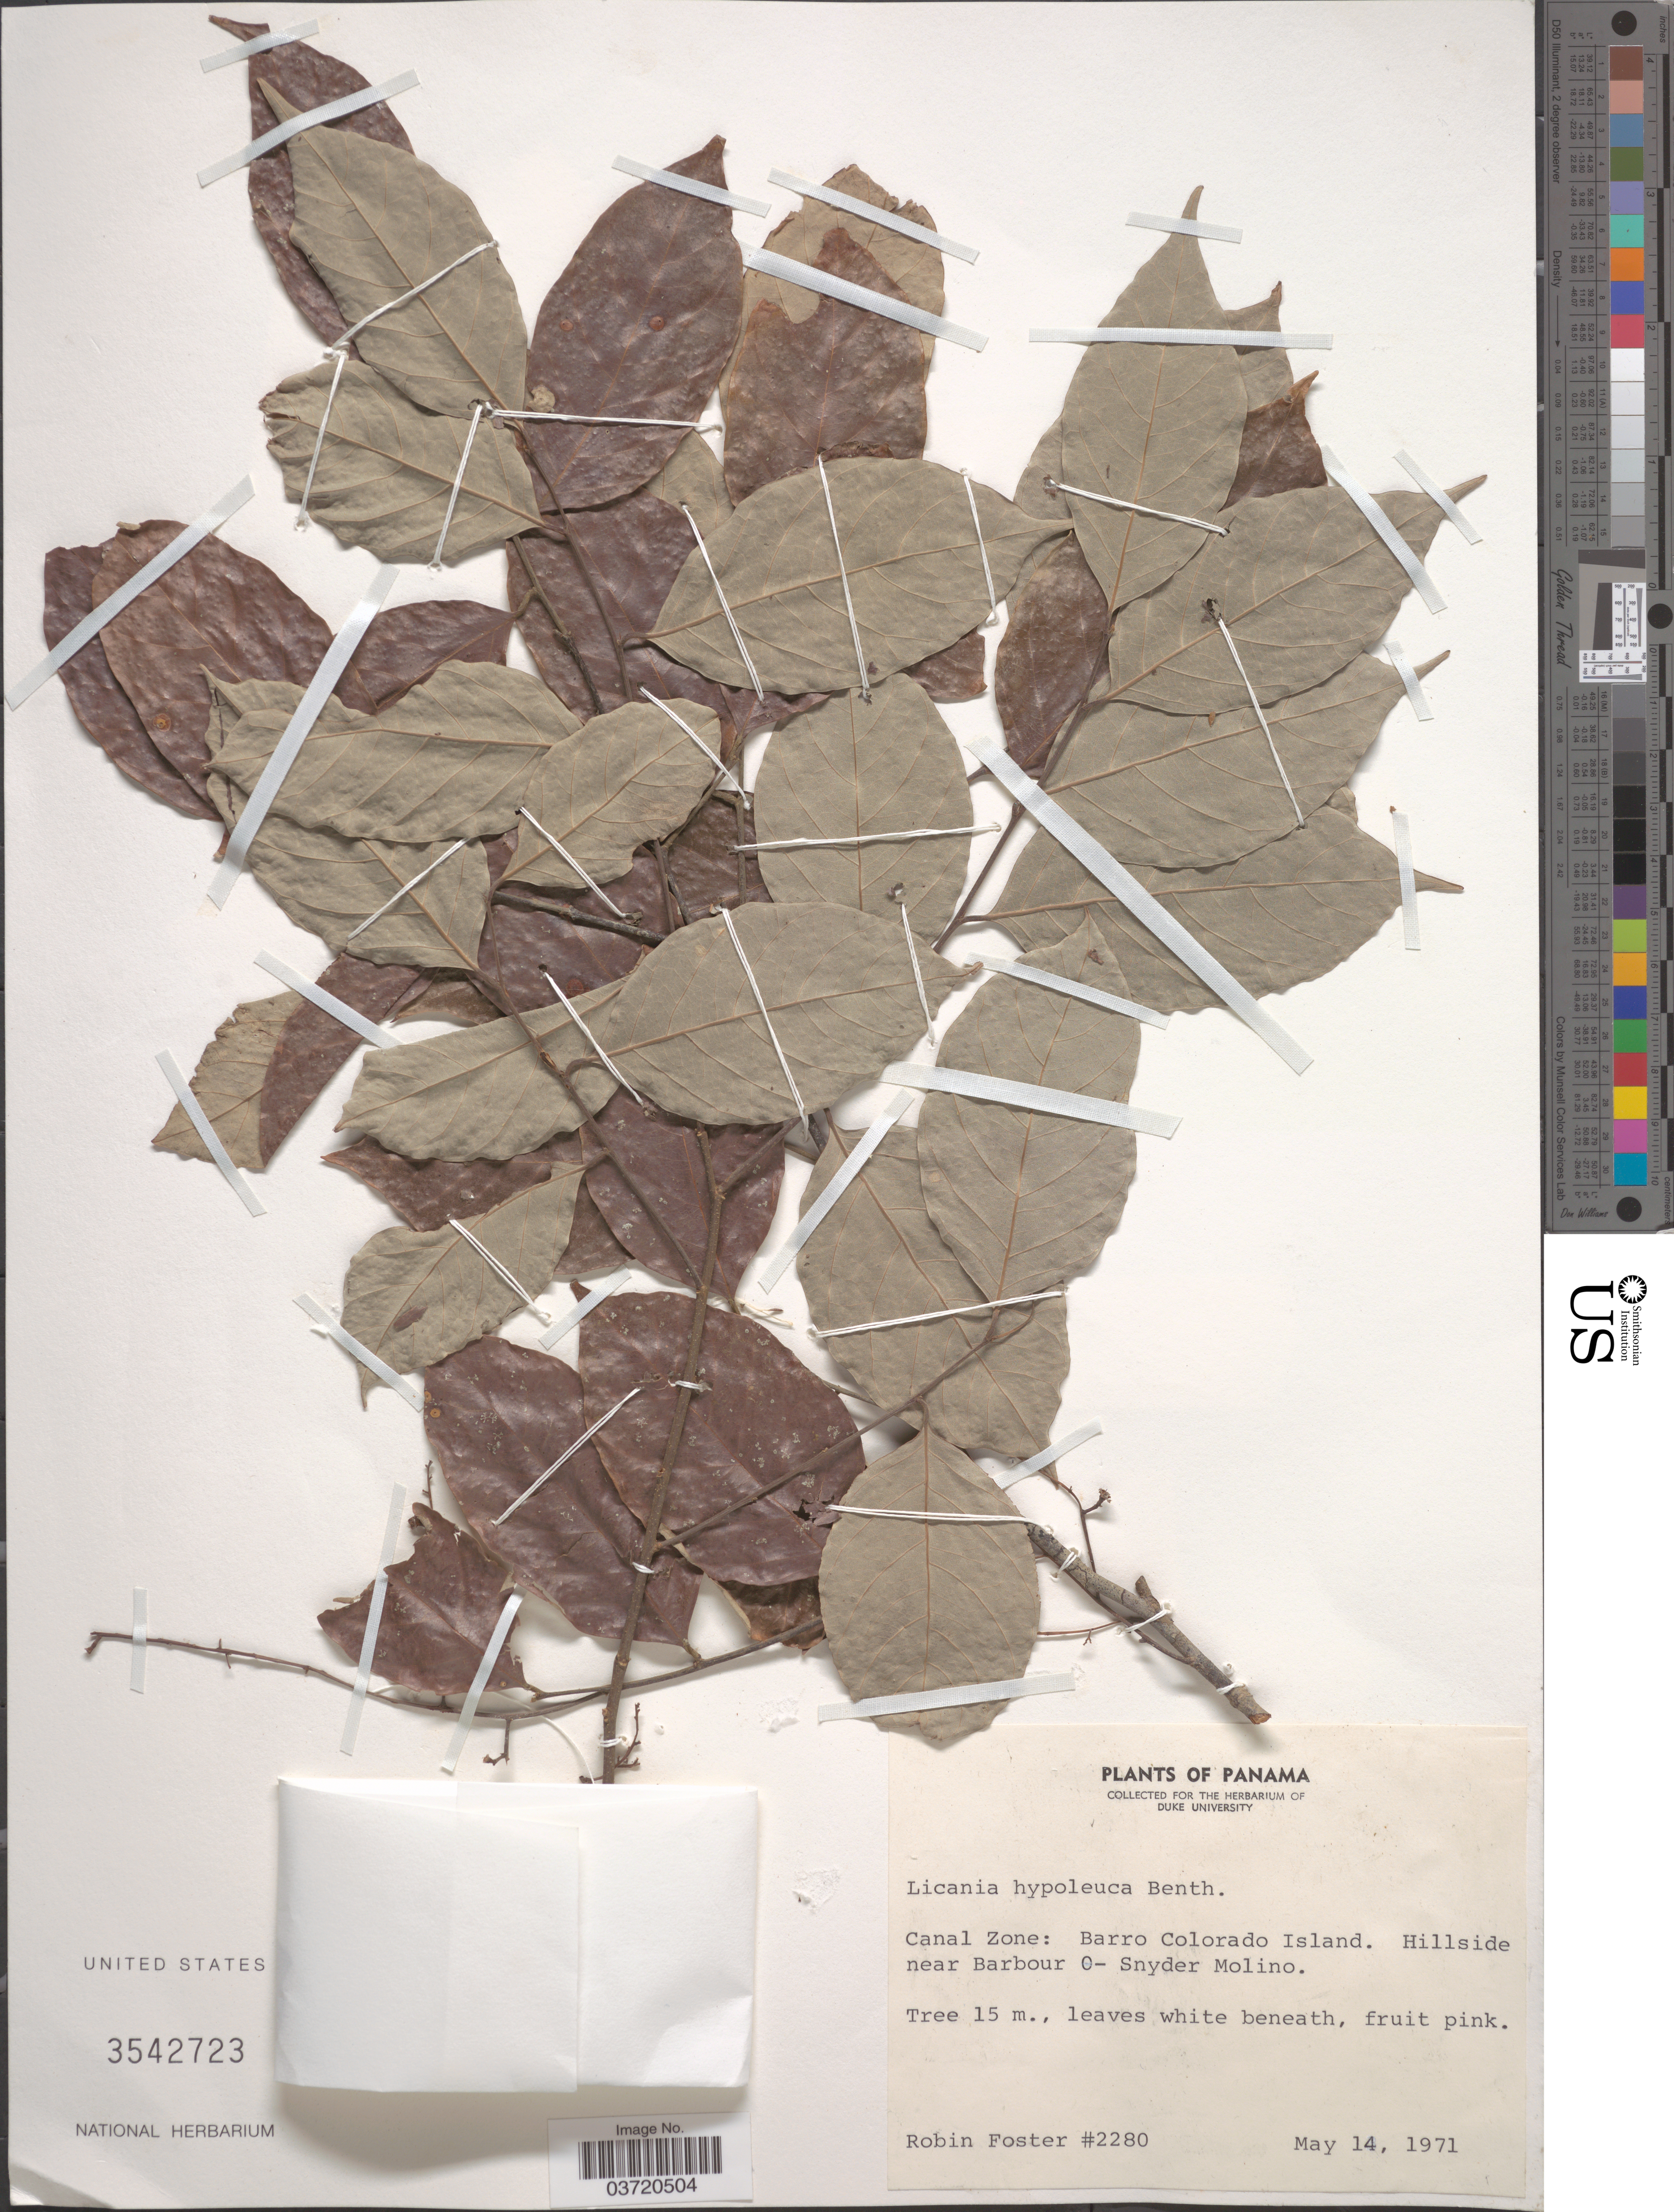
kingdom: Plantae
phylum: Tracheophyta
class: Magnoliopsida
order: Malpighiales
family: Chrysobalanaceae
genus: Licania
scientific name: Licania hypoleuca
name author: Benth.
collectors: R. B. Foster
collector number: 2280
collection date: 1971-05-14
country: Panama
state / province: Panamá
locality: Canal Zone: Barro Colorado Island. Hillside near Barbour- 0 - Snyder Molino.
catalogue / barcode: US 3542723